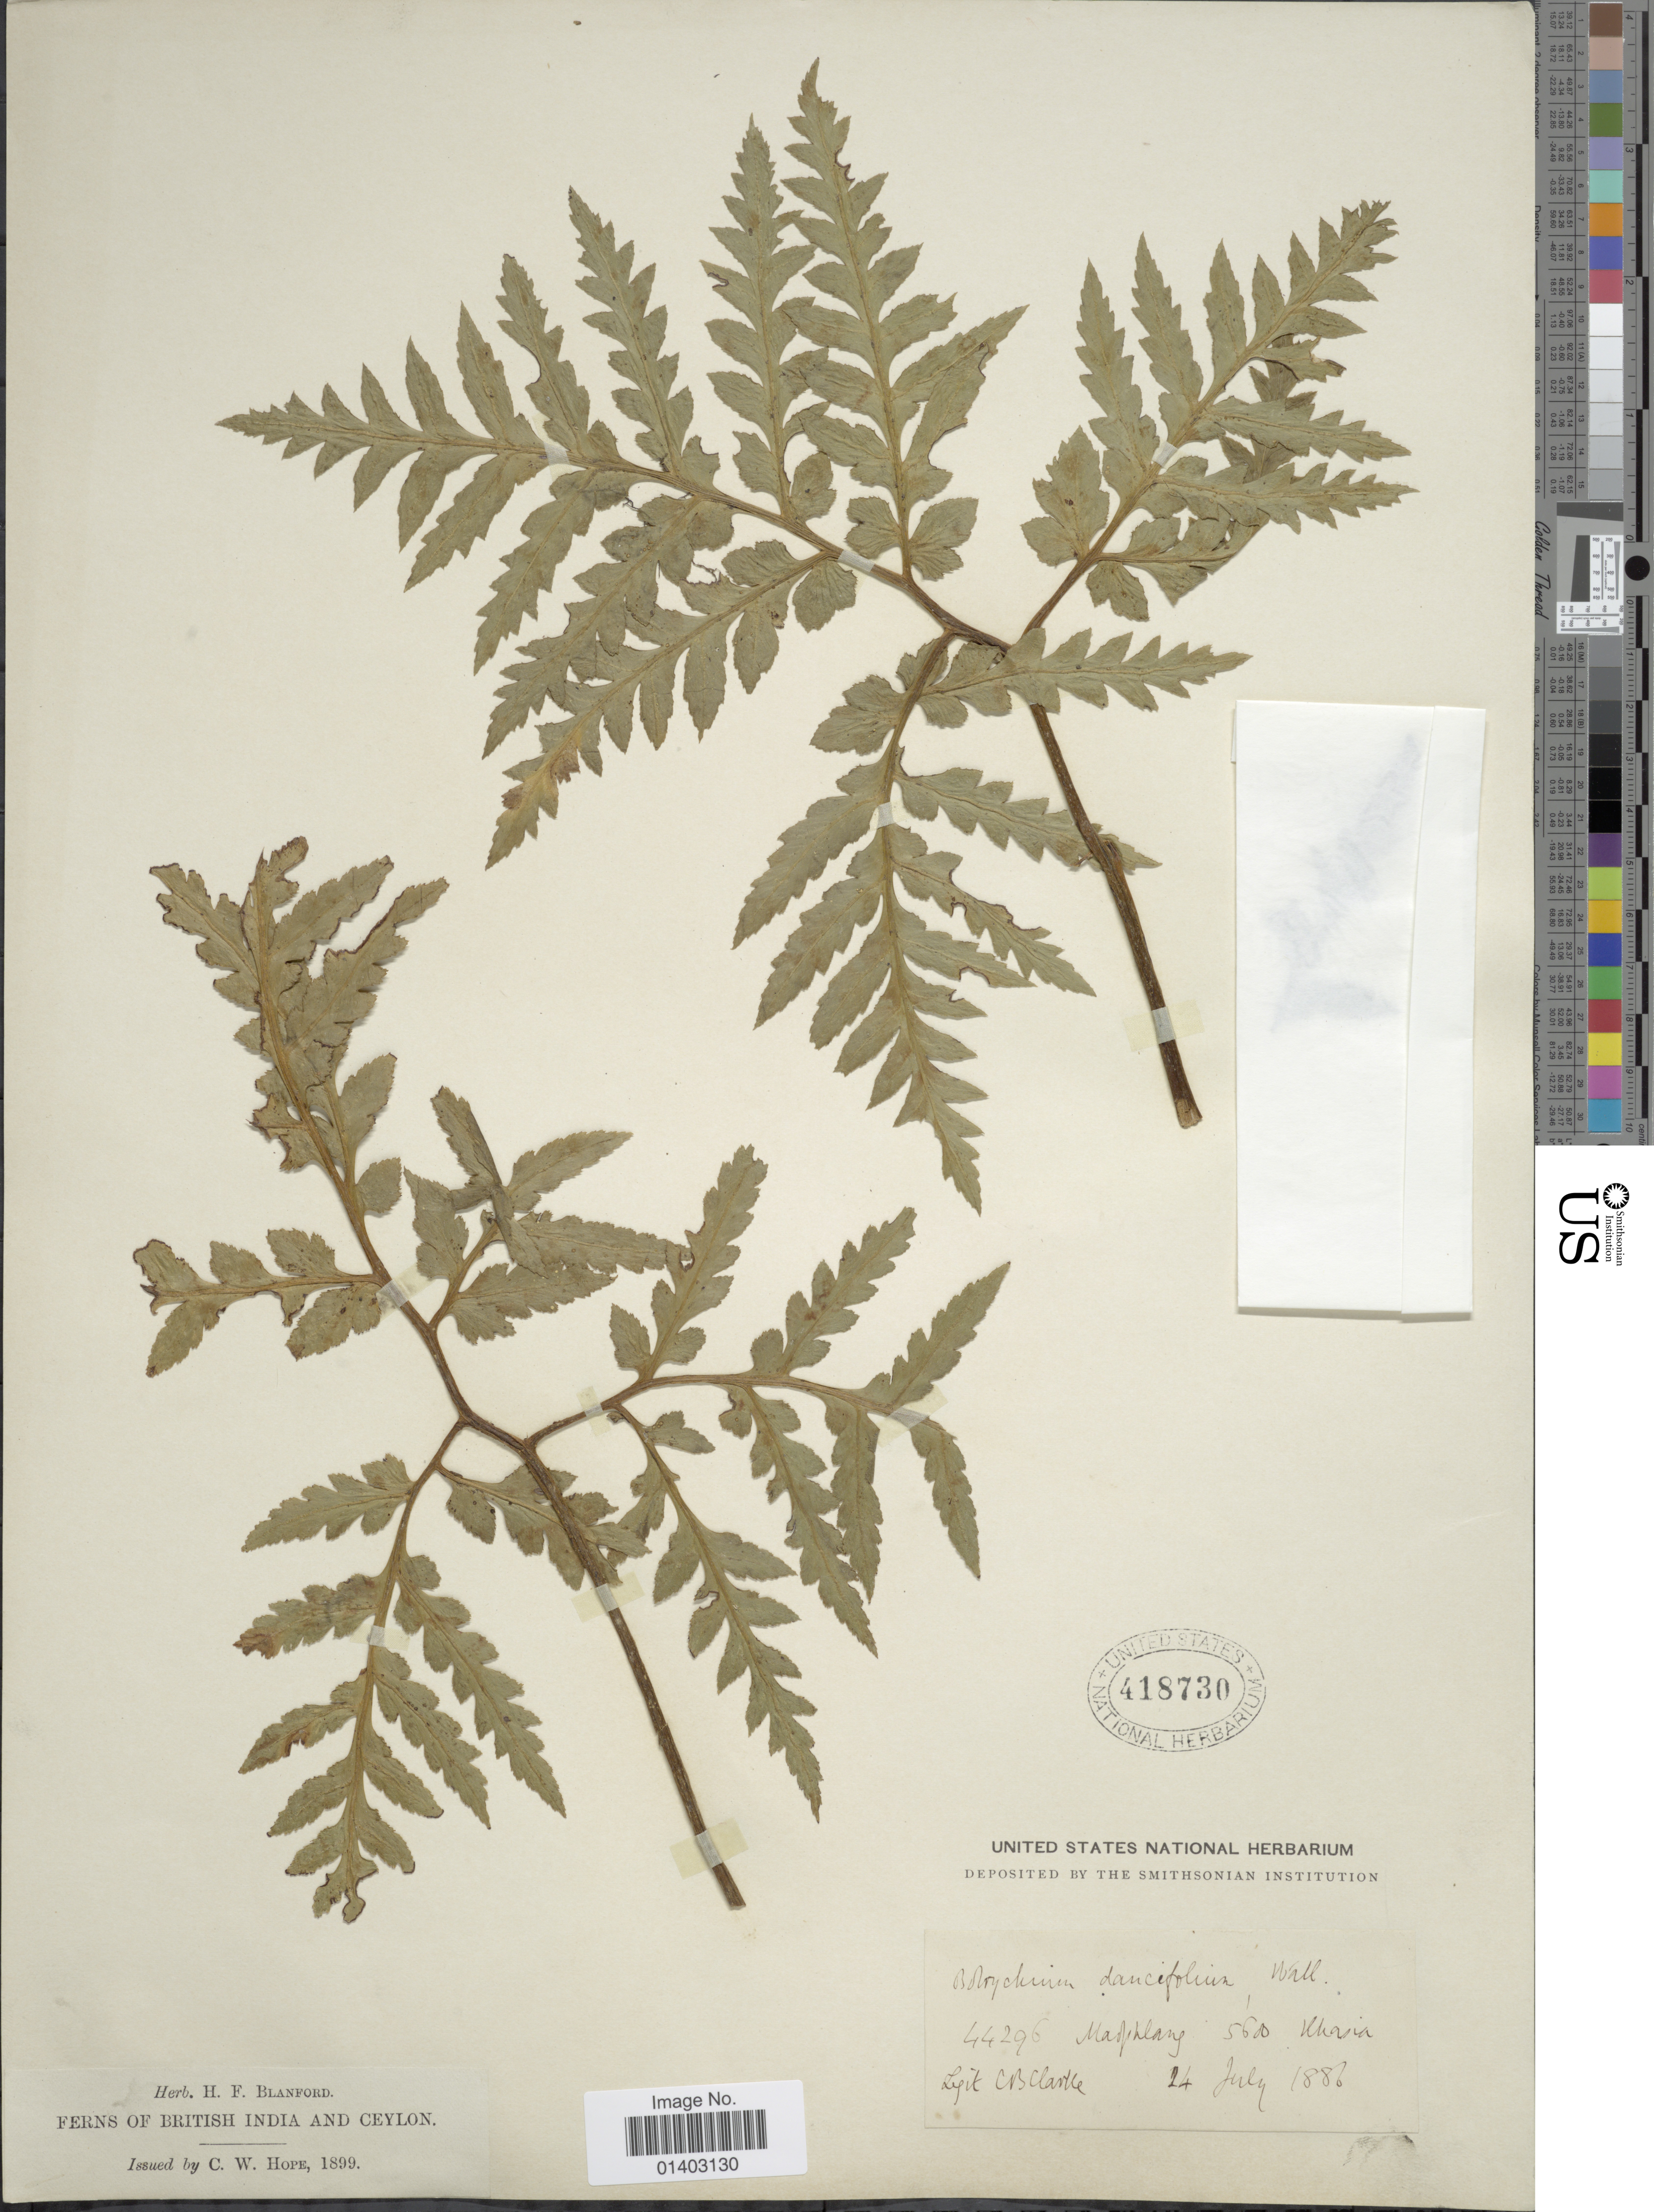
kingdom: Plantae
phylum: Tracheophyta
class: Polypodiopsida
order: Ophioglossales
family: Ophioglossaceae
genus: Botrychium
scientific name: Botrychium daucifolium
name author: (Wall.) Hook. & Grev.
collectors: C. B. Clarke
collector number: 44296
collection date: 1886-07-24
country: India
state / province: Meghalaya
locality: Maphlang, Khasia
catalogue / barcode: US 418730